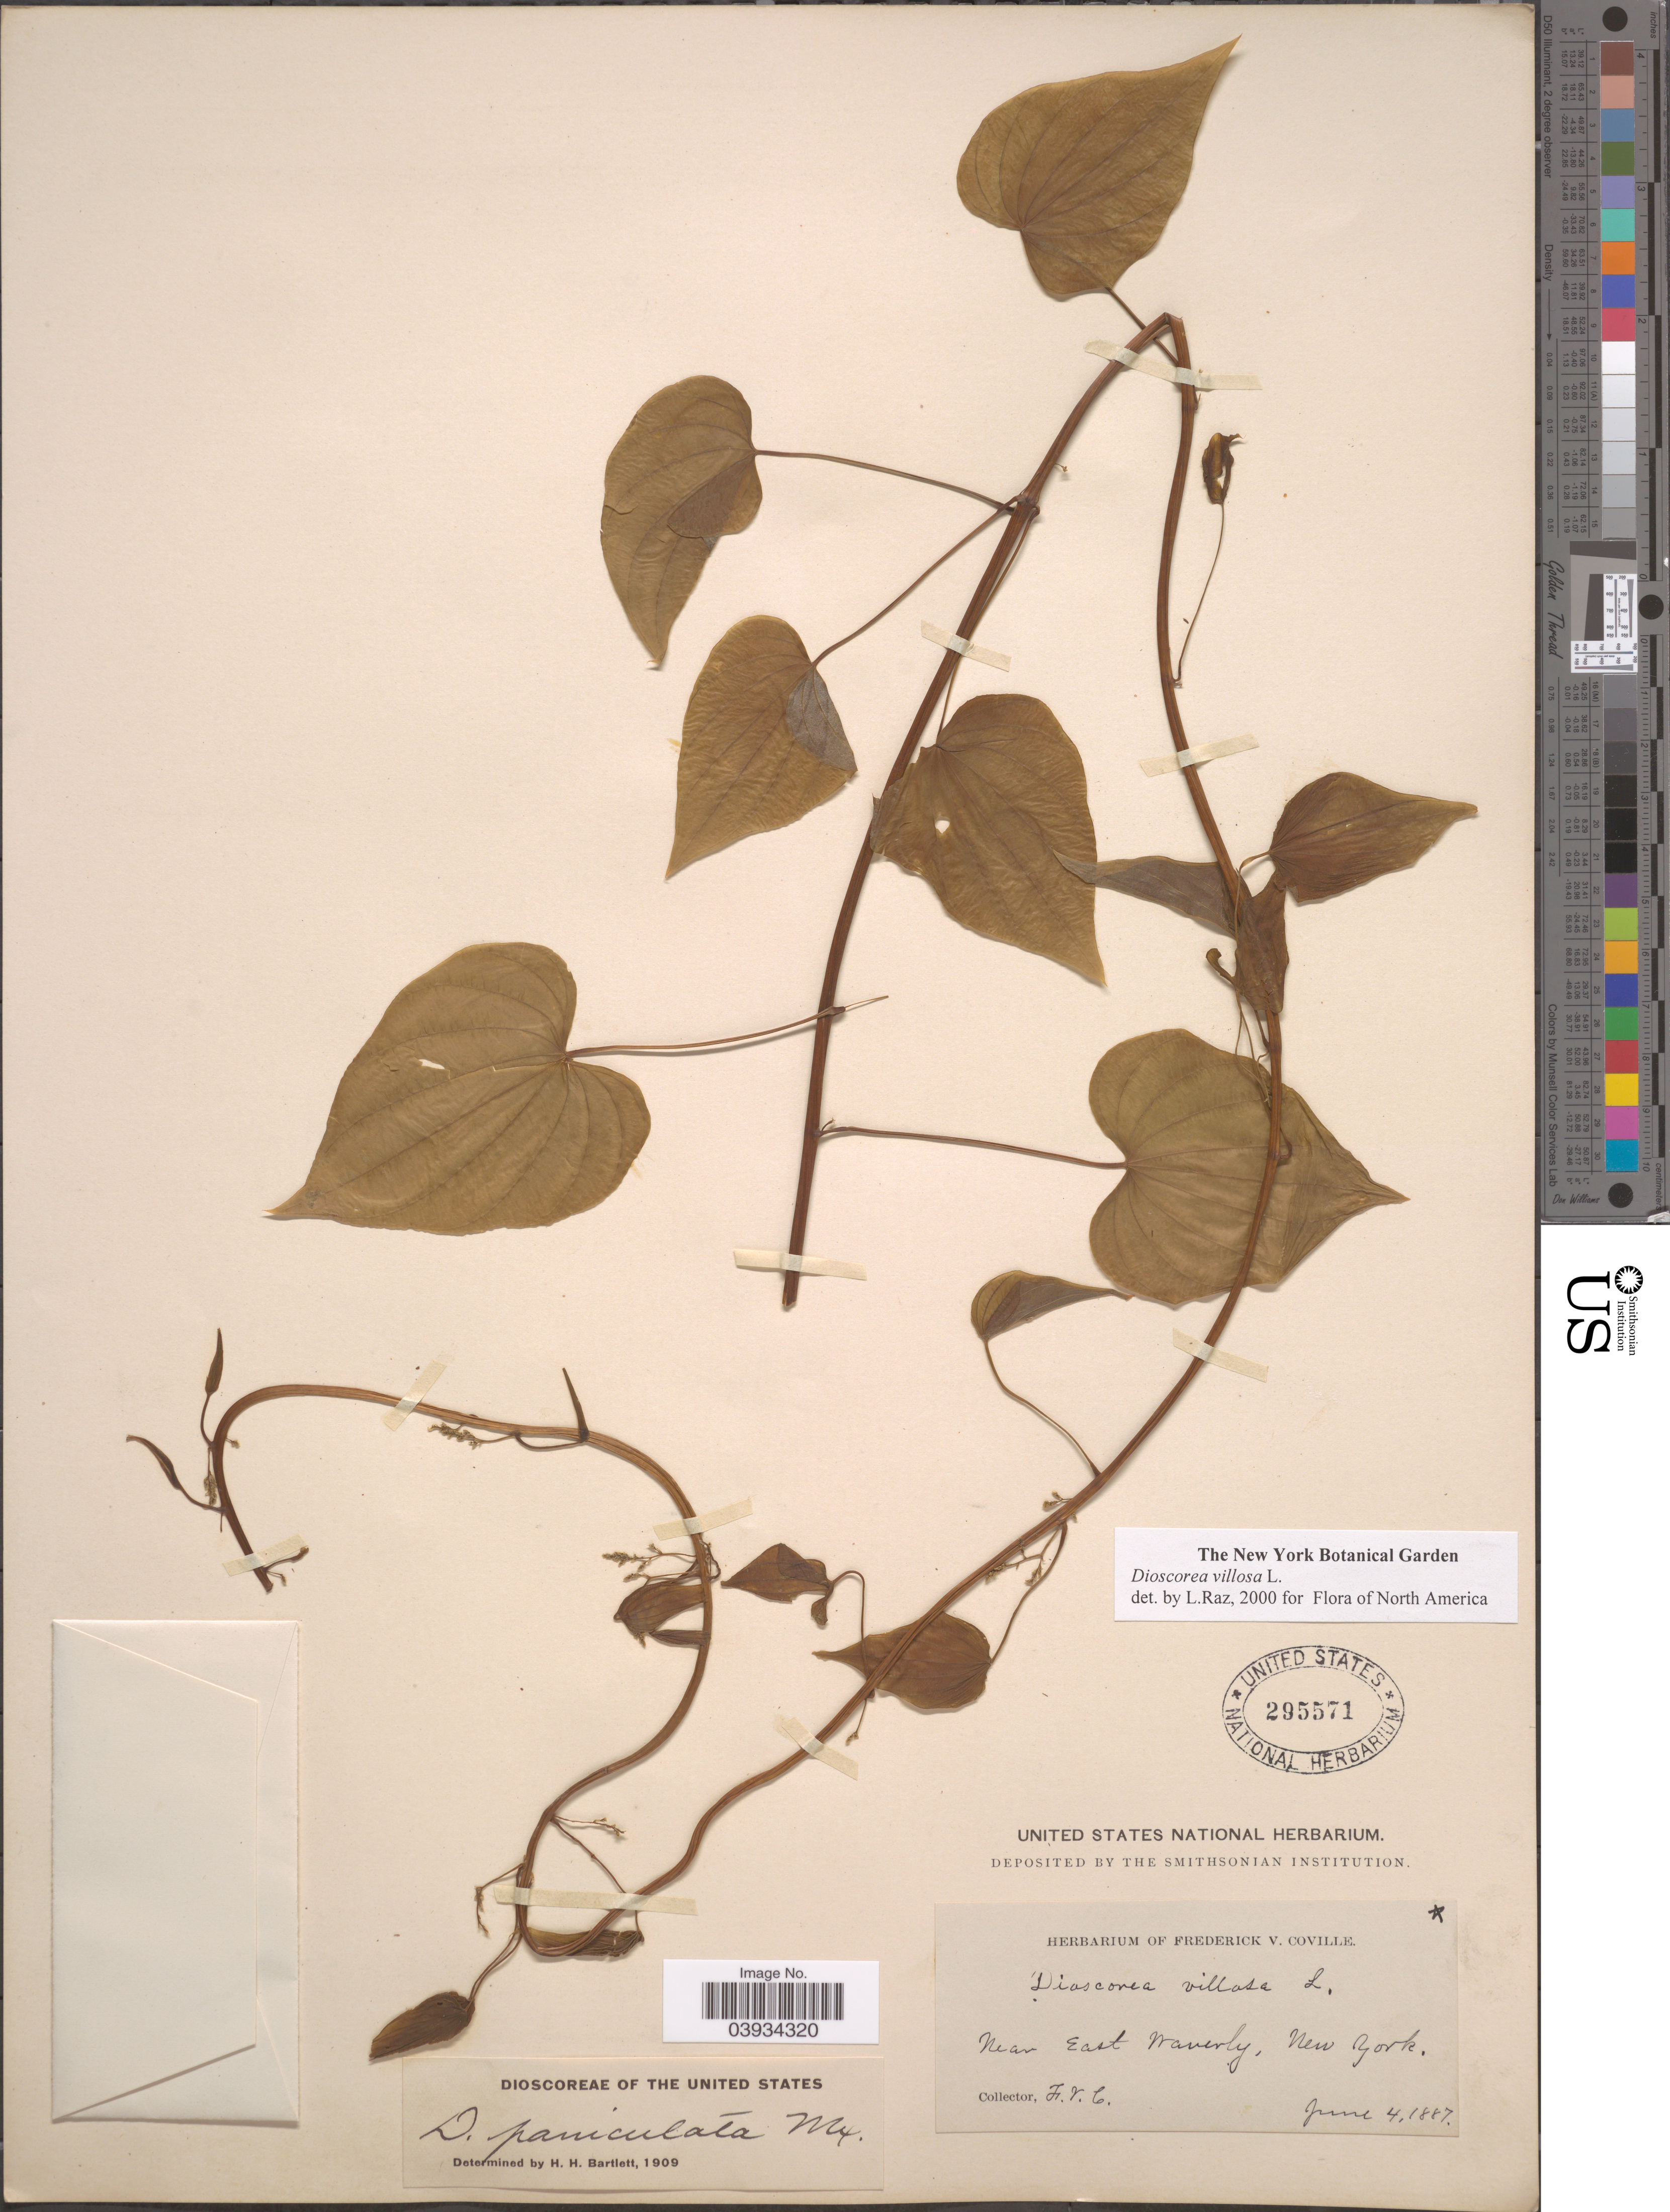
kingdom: Plantae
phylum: Tracheophyta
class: Liliopsida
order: Dioscoreales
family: Dioscoreaceae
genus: Dioscorea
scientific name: Dioscorea villosa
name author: L.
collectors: F. V. Coville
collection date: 1887-06-04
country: United States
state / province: New York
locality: Near East Waverly.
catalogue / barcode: US 295571